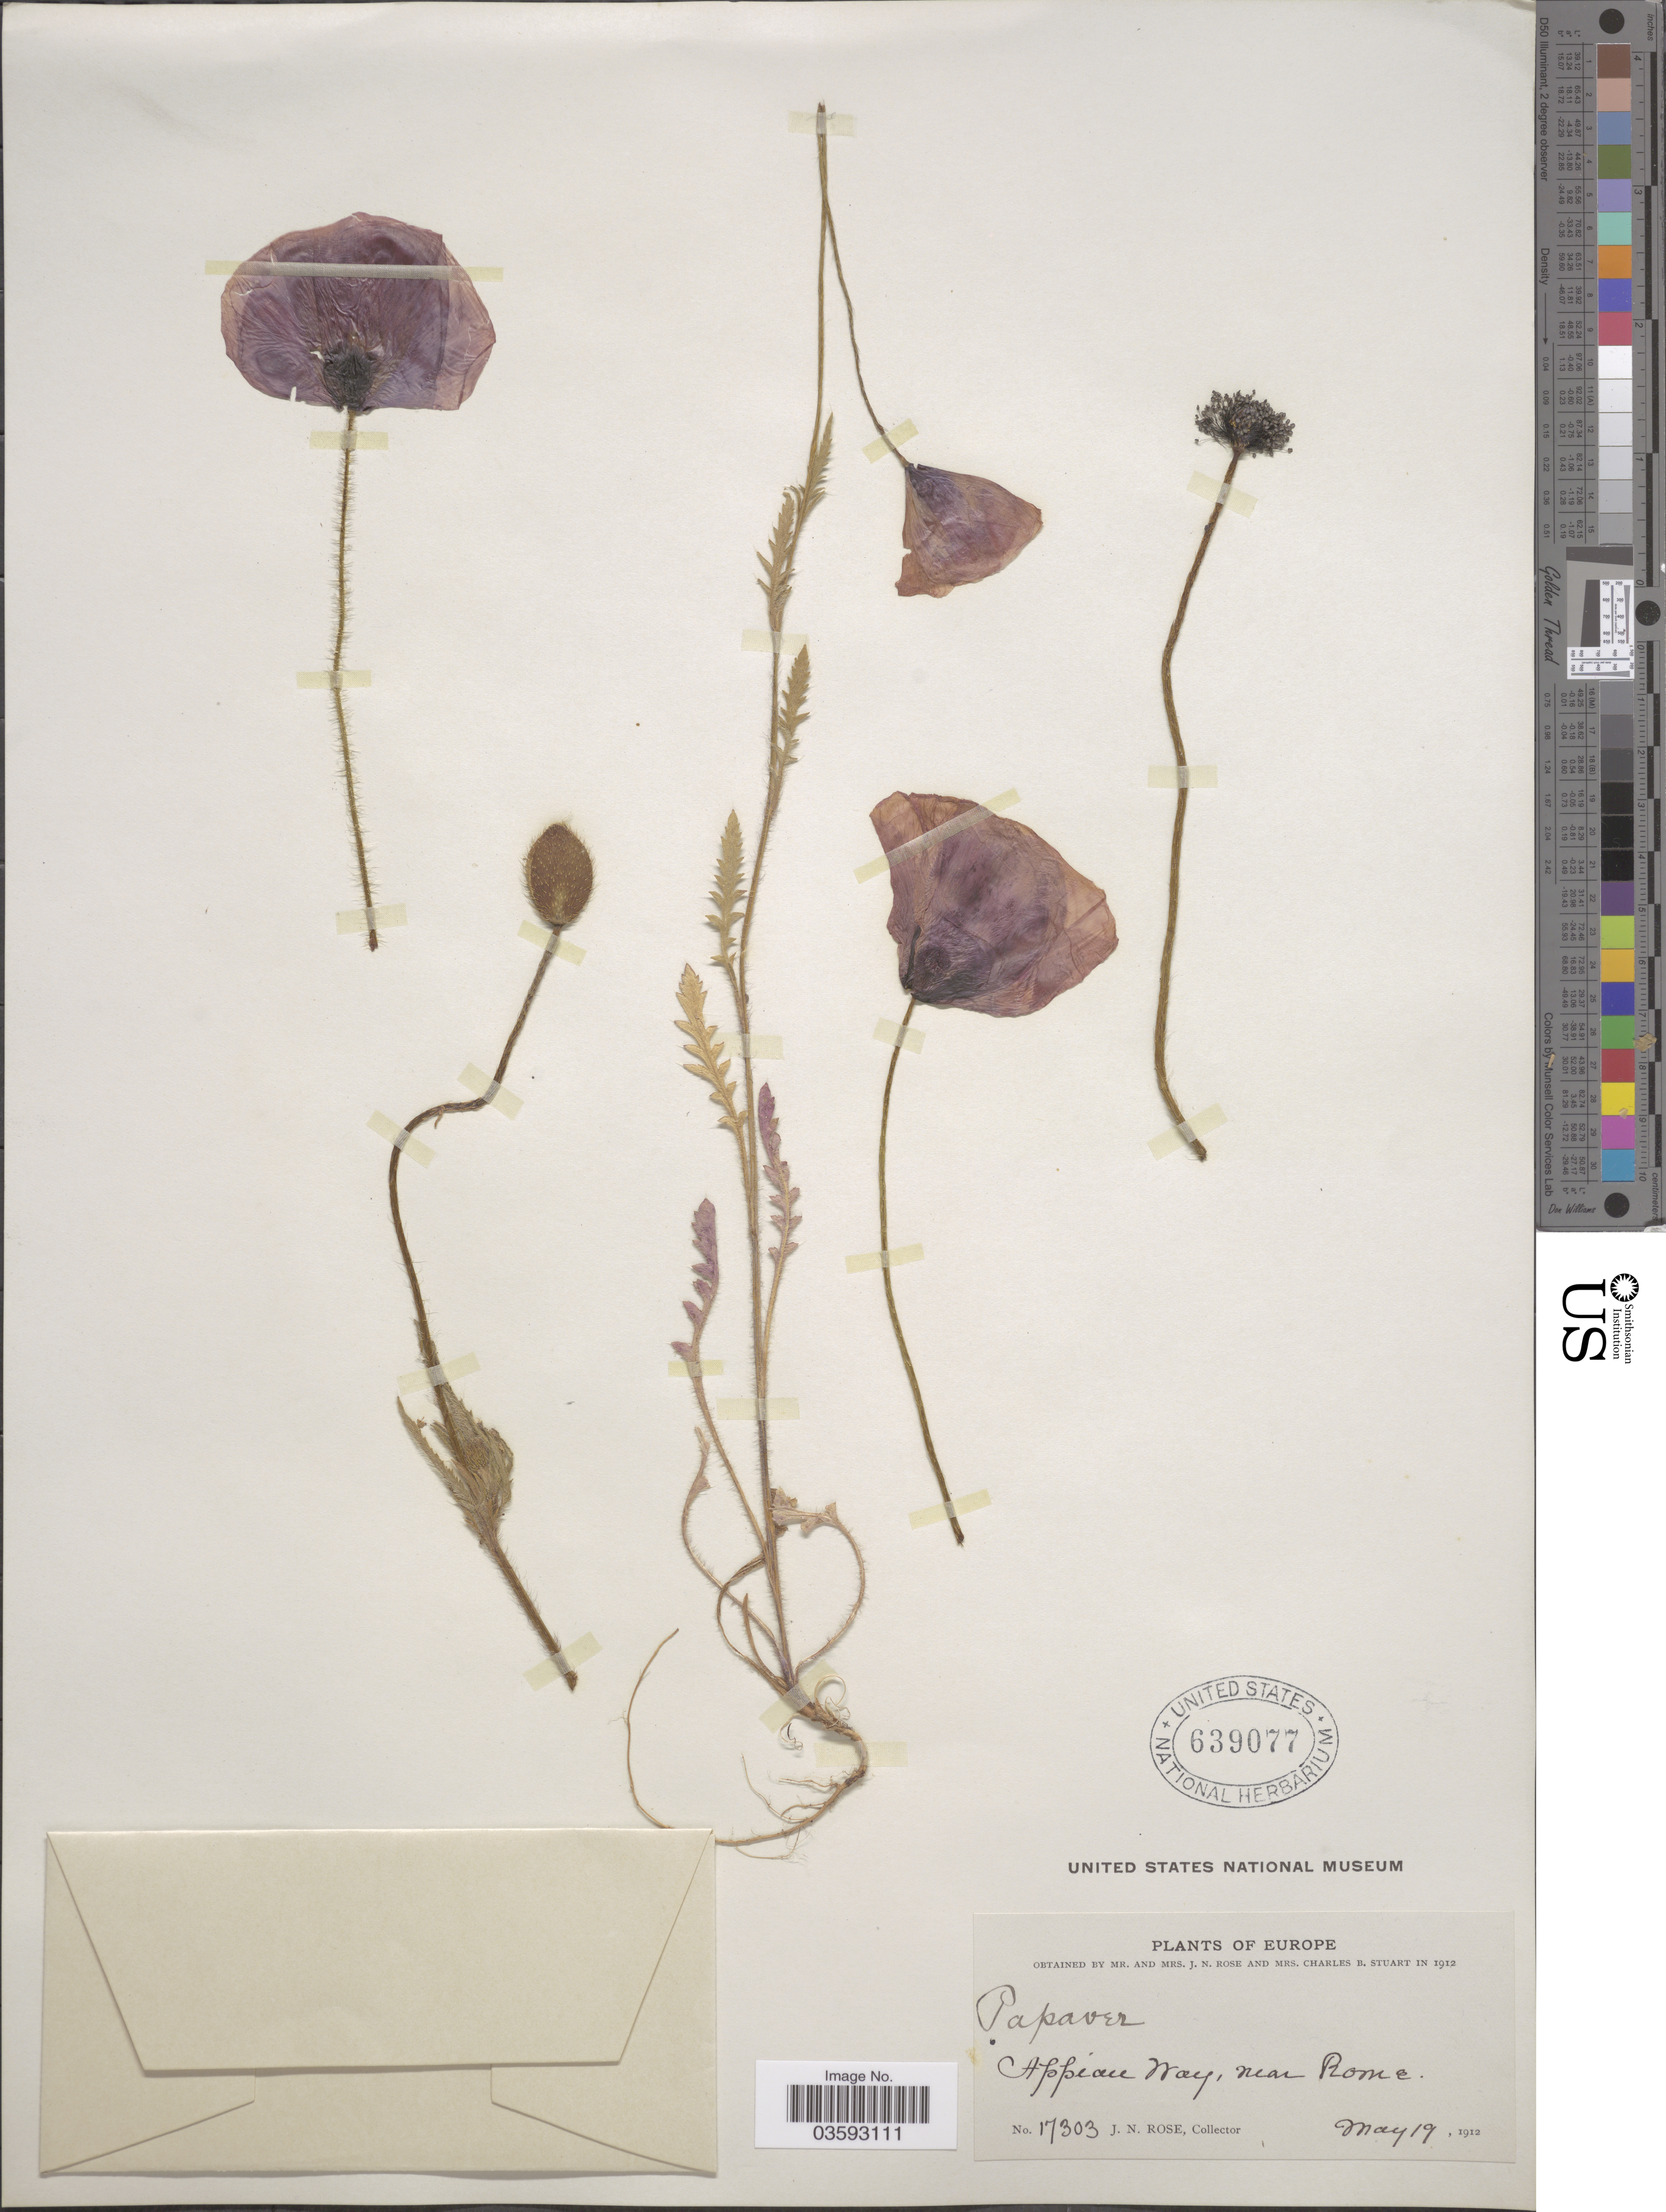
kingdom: Plantae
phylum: Tracheophyta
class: Magnoliopsida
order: Ranunculales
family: Papaveraceae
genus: Papaver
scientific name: Papaver sp.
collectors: J. N. Rose, L. B. Rose & C. Stuart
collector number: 17303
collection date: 1912-05-19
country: Italy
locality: Appian Way, near Rome.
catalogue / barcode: US 639077